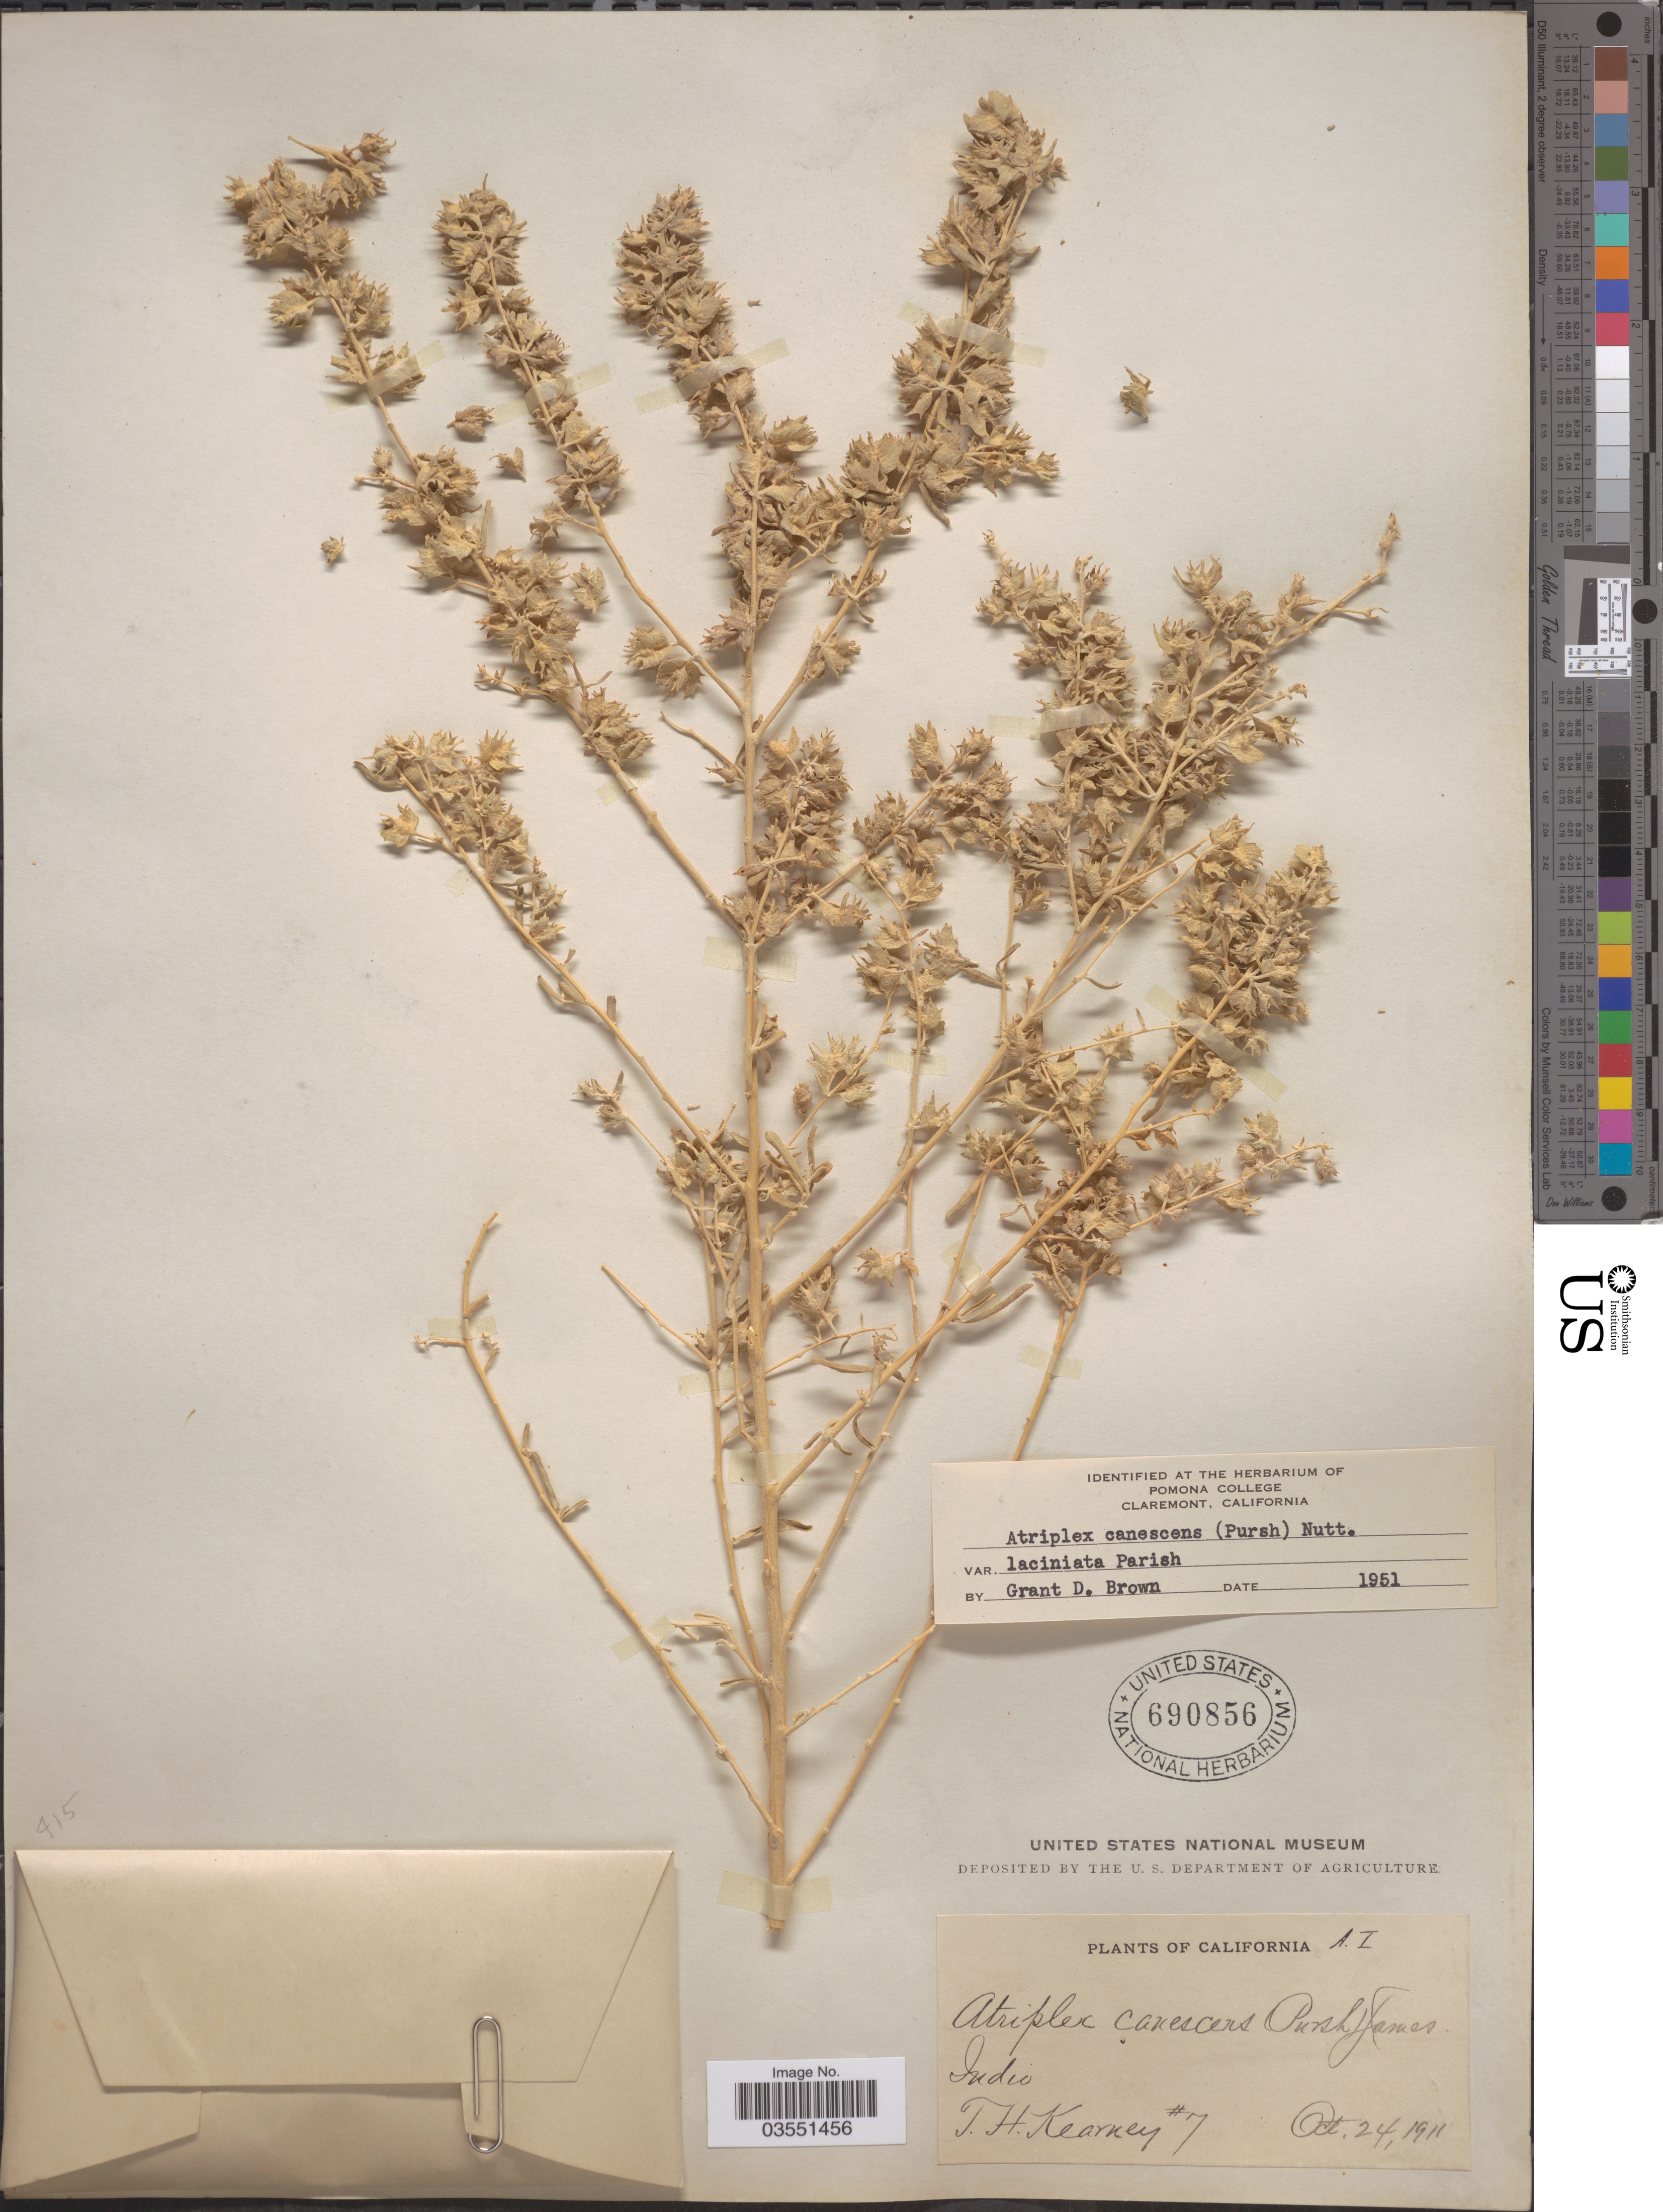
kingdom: Plantae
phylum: Tracheophyta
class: Magnoliopsida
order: Caryophyllales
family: Amaranthaceae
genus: Atriplex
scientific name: Atriplex canescens var. laciniata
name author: Parish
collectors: T. H. Kearney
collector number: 7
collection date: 1911-10-24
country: United States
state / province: California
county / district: Riverside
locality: Indio.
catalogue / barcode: US 690856